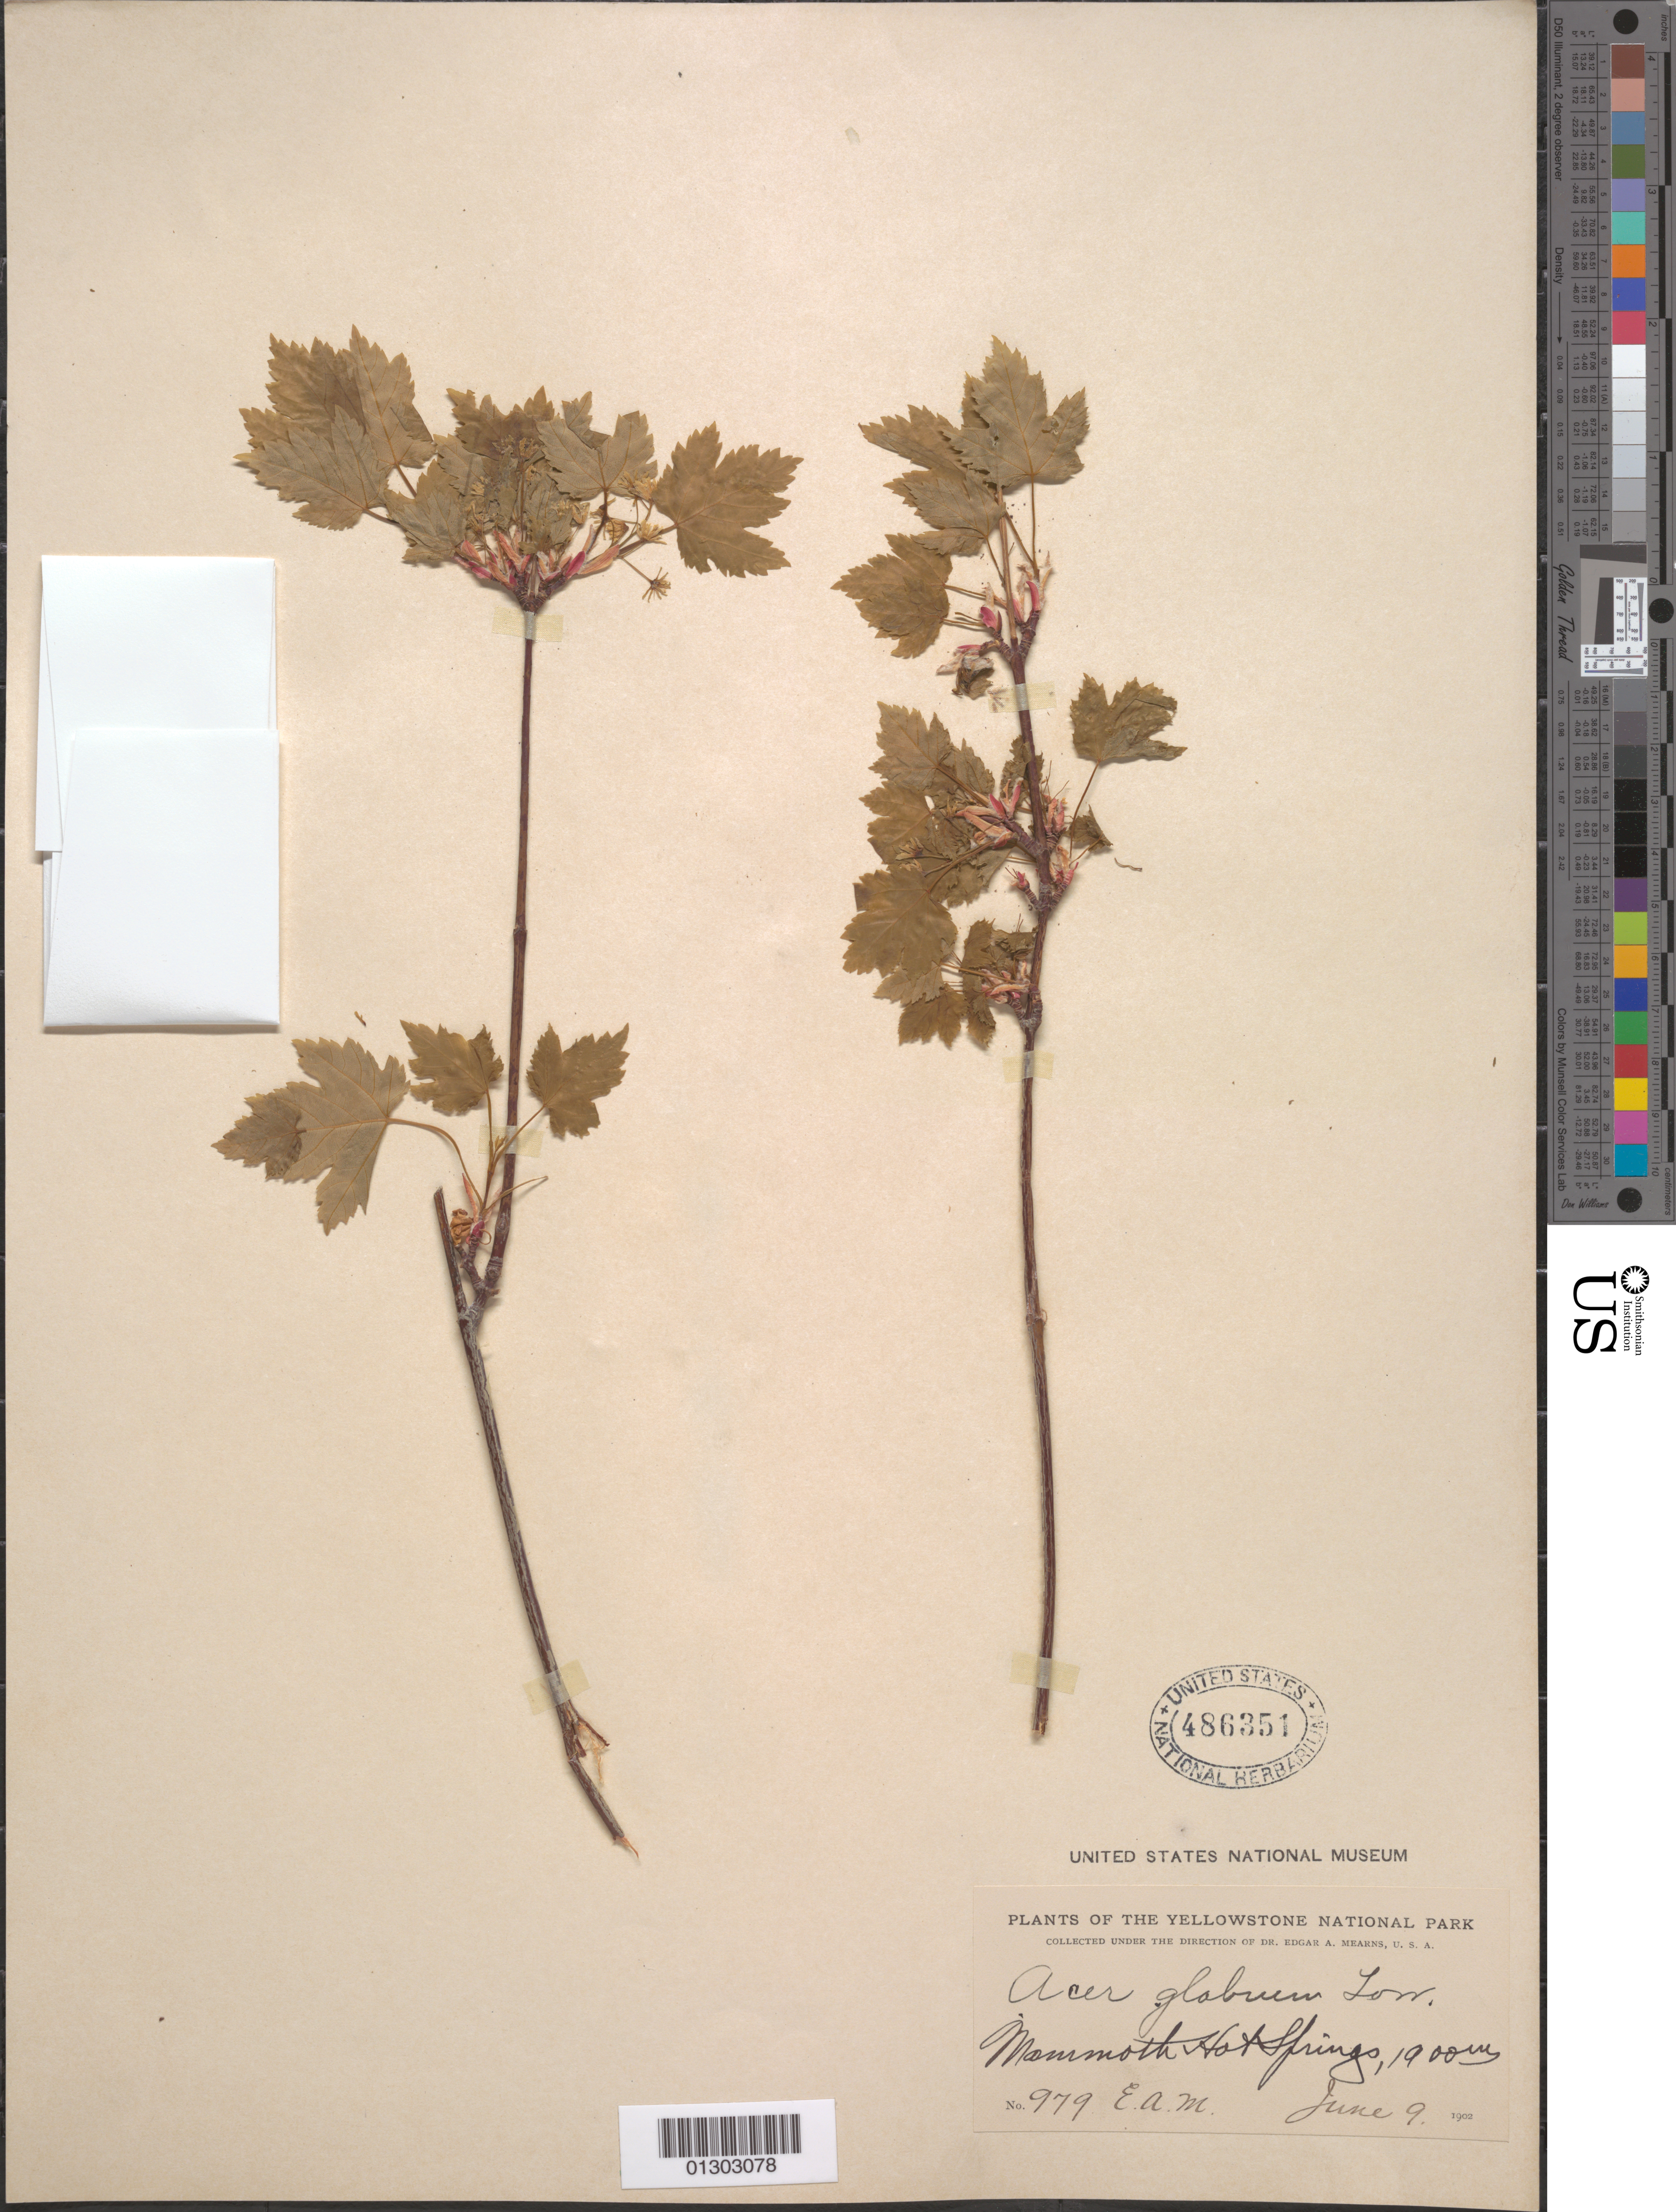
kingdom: Plantae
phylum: Tracheophyta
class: Magnoliopsida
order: Sapindales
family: Sapindaceae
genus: Acer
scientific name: Acer glabrum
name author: Torr.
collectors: E. A. Mearns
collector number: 979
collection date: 1902-06-09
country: United States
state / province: Wyoming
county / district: Park County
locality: Yellowstone National Park, Mammoth Hot Springs.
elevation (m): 9000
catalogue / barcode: US 486351